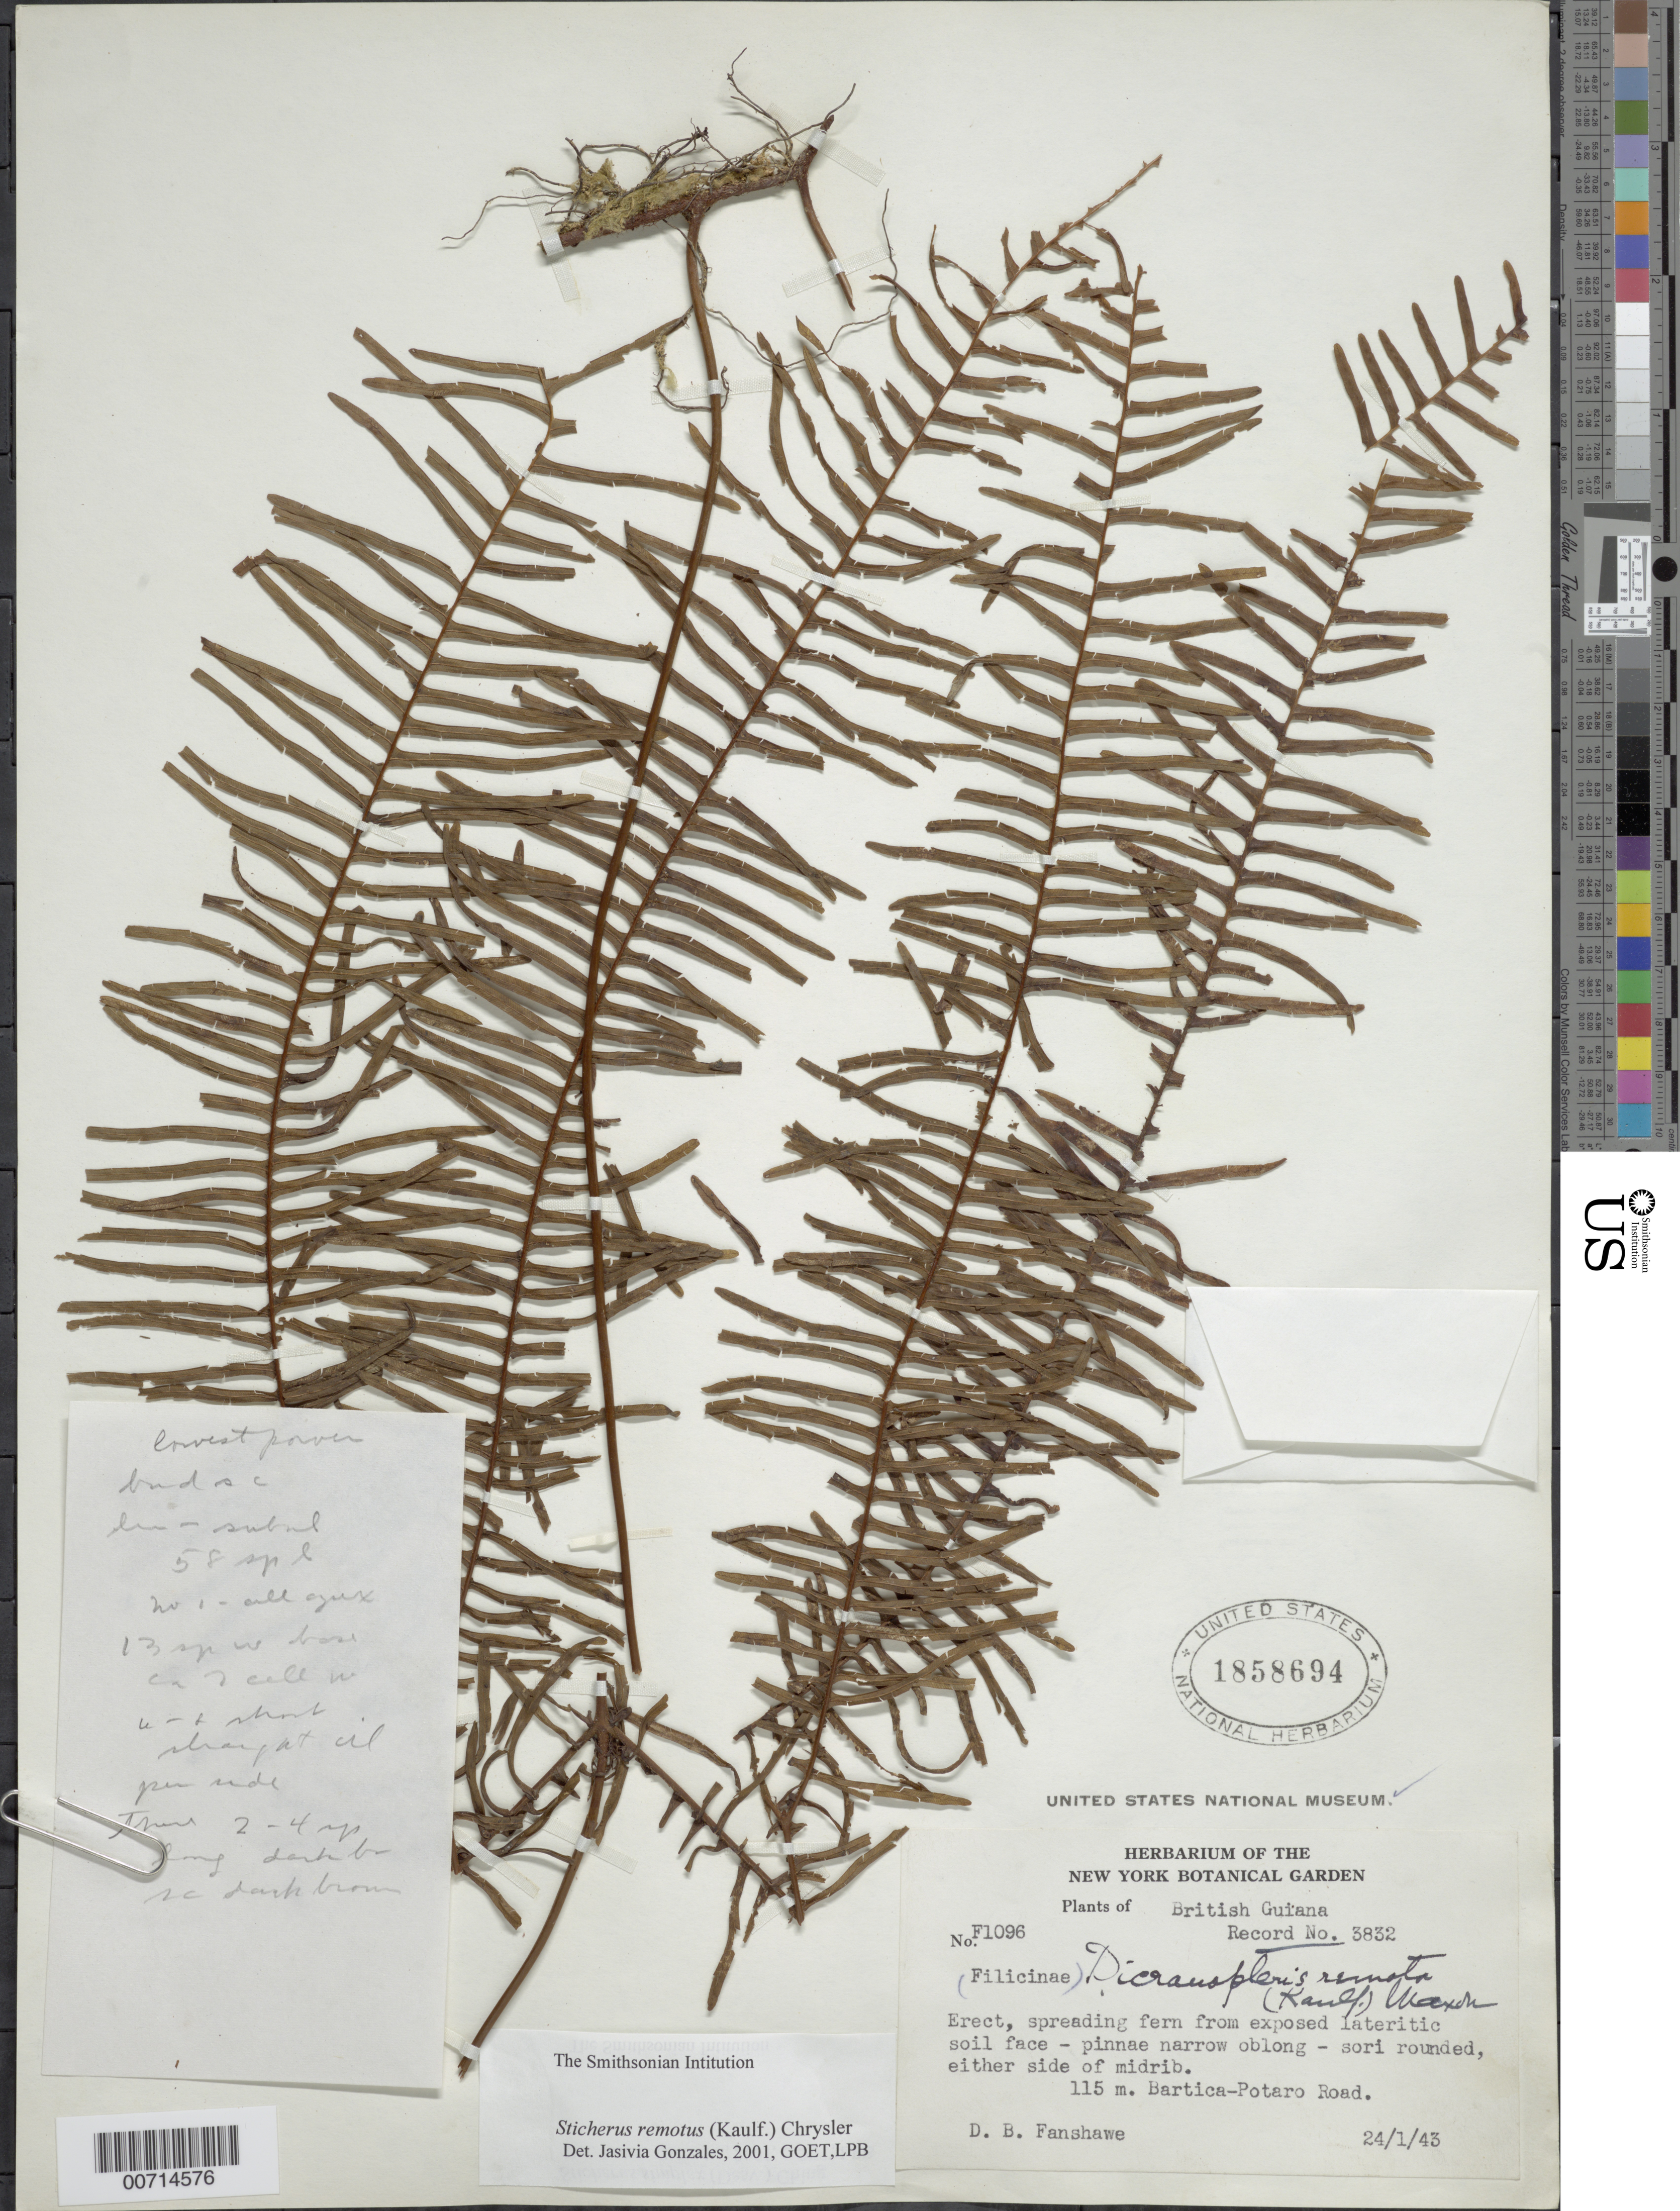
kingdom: Plantae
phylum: Tracheophyta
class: Polypodiopsida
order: Gleicheniales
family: Gleicheniaceae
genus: Sticherus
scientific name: Sticherus remotus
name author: (Kaulf.) Chrysler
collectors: D. B. Fanshawe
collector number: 3832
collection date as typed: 24-Jan-43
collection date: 1943-01-24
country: Guyana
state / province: Potaro-Siparuni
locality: Bartica-Potaro Road, mile 115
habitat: Exposed lateritic soil face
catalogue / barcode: US 1858694